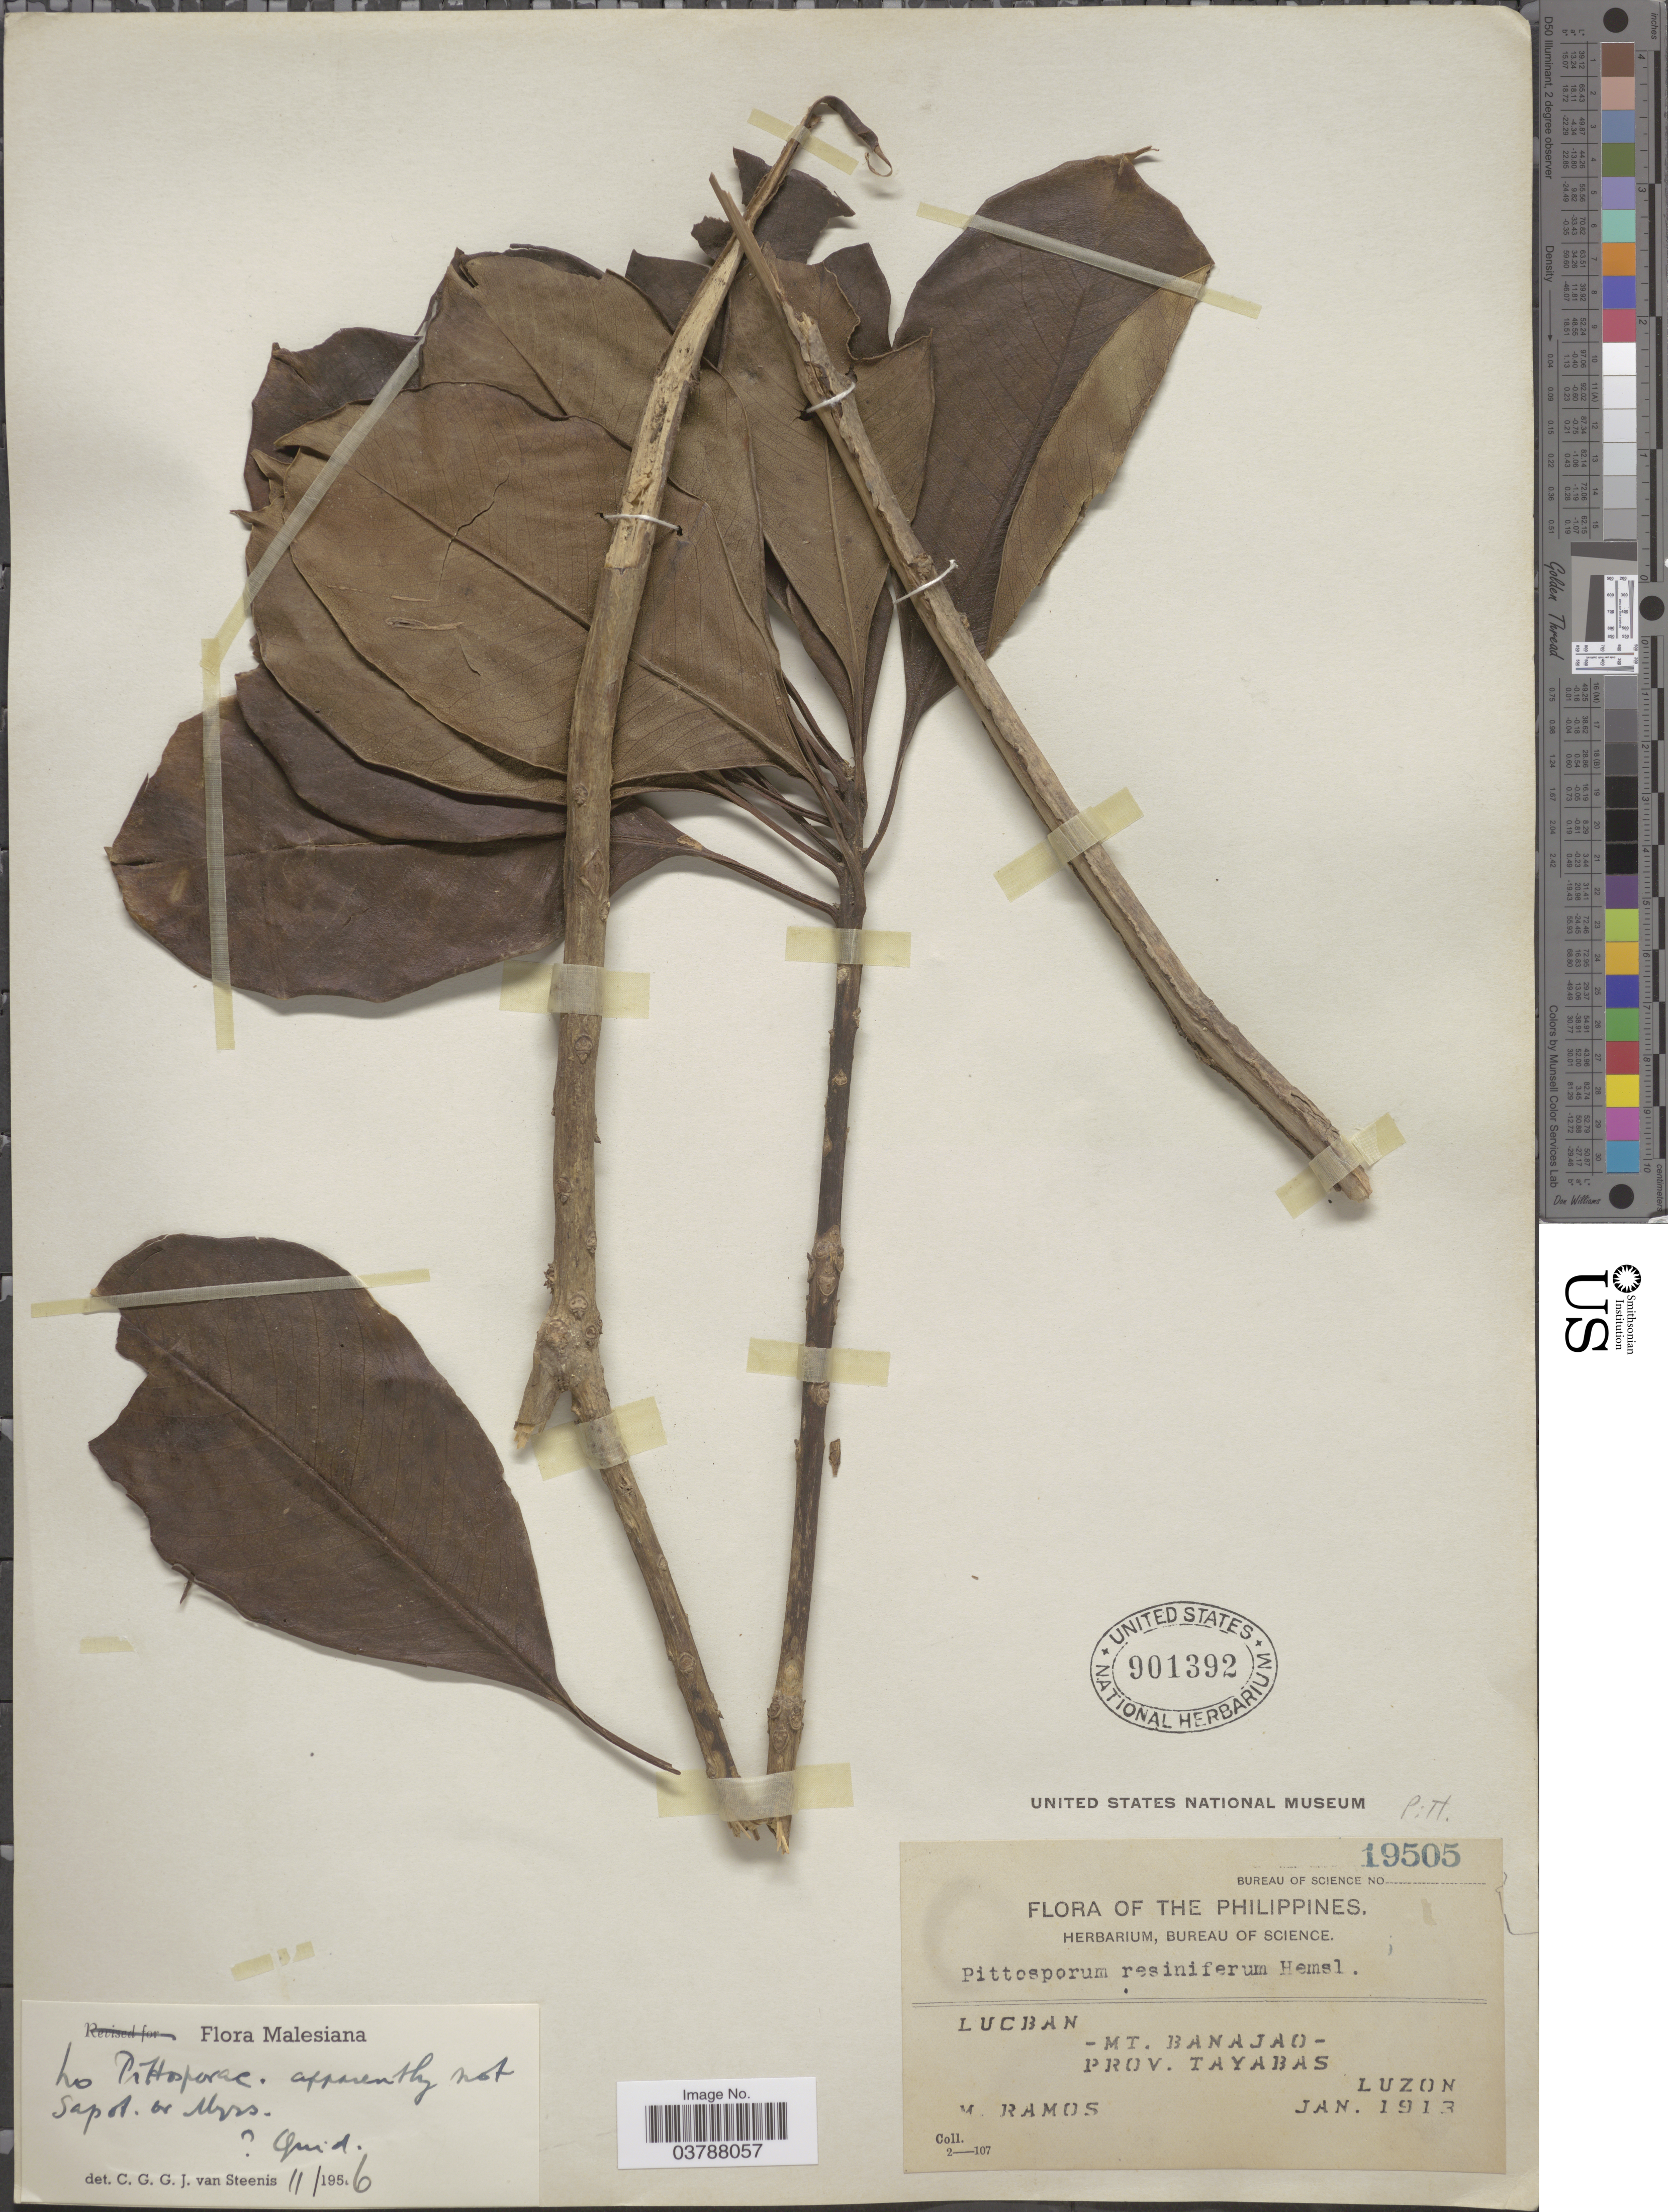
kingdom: Plantae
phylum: Tracheophyta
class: Magnoliopsida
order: Apiales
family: Pittosporaceae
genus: Pittosporum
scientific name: Pittosporum resiniferum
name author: Hemsl.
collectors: M. Ramos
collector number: Bureau of Science 19505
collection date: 1913-01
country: Philippines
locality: Lucban - Mt. Banajao - Prov. Tayabas, Luzon.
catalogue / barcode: US 901392